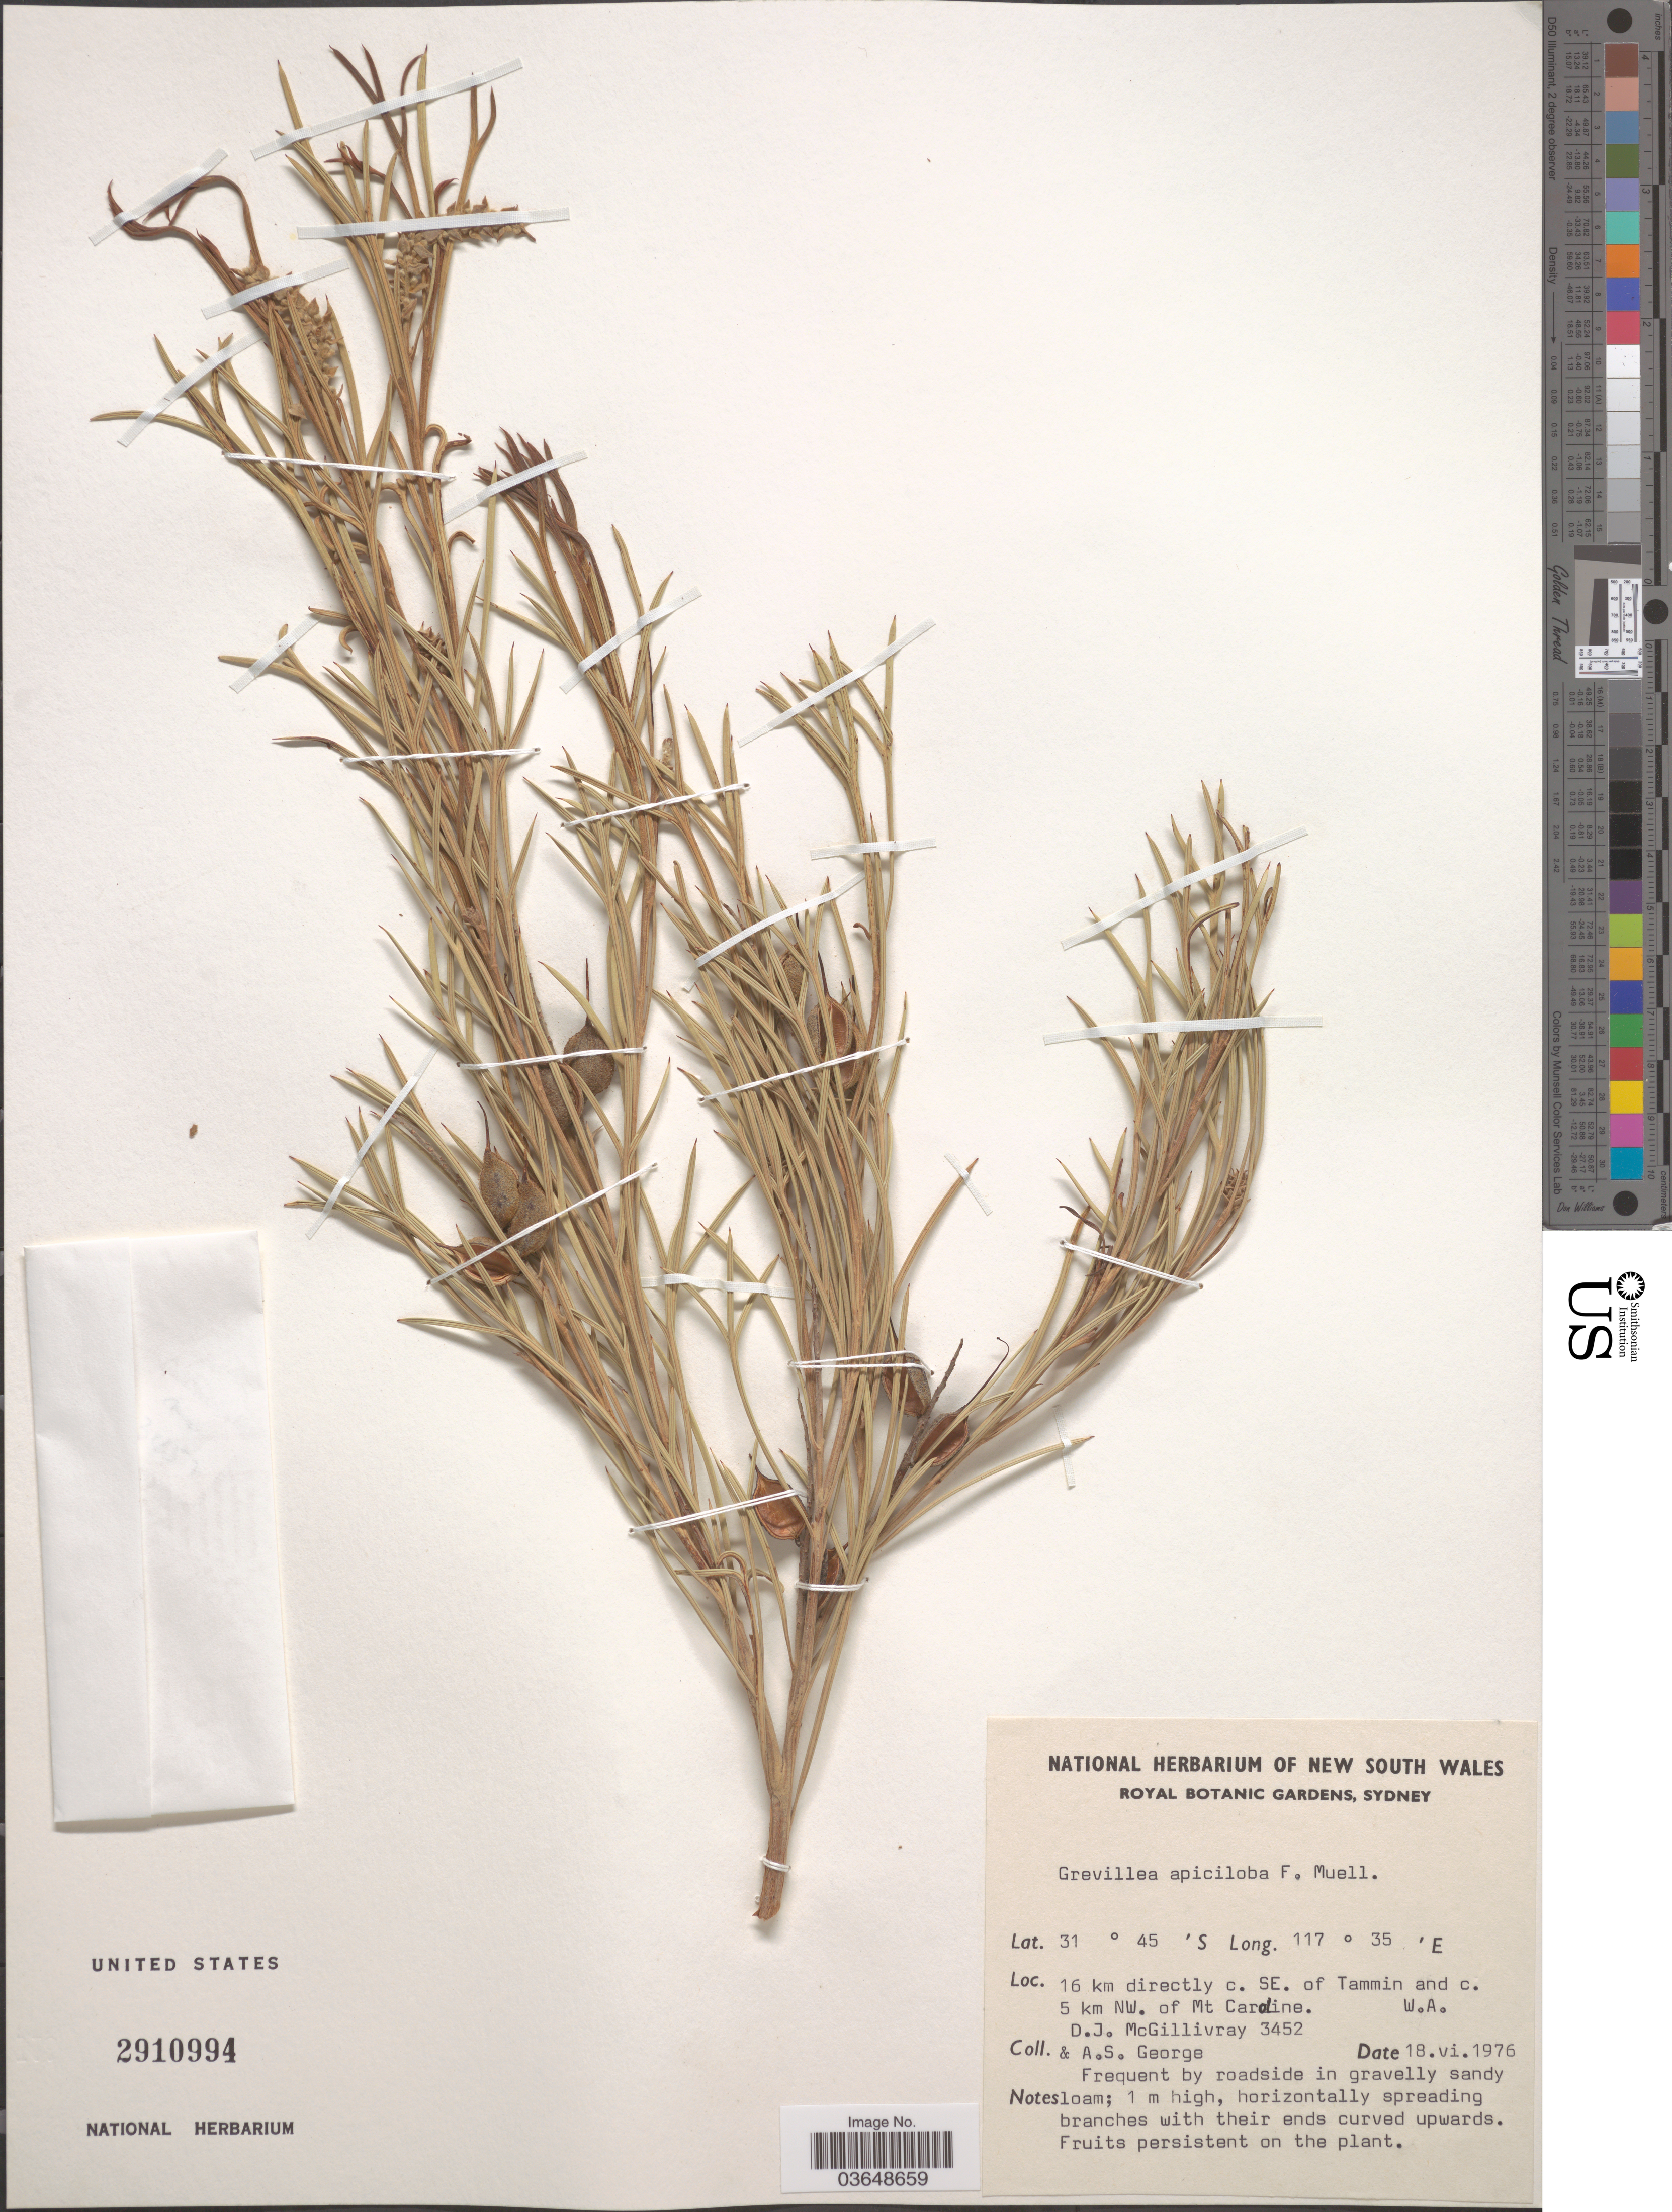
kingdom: Plantae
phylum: Tracheophyta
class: Magnoliopsida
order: Proteales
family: Proteaceae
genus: Grevillea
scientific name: Grevillea apiciloba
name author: F. Muell.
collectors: D. J. McGillivray & A. S. George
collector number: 3452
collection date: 1976-06-18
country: Australia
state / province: Western Australia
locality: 16 km directly c. SE of Tammin and c. 5 km NW. of Mt Cardine.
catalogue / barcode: US 2910994